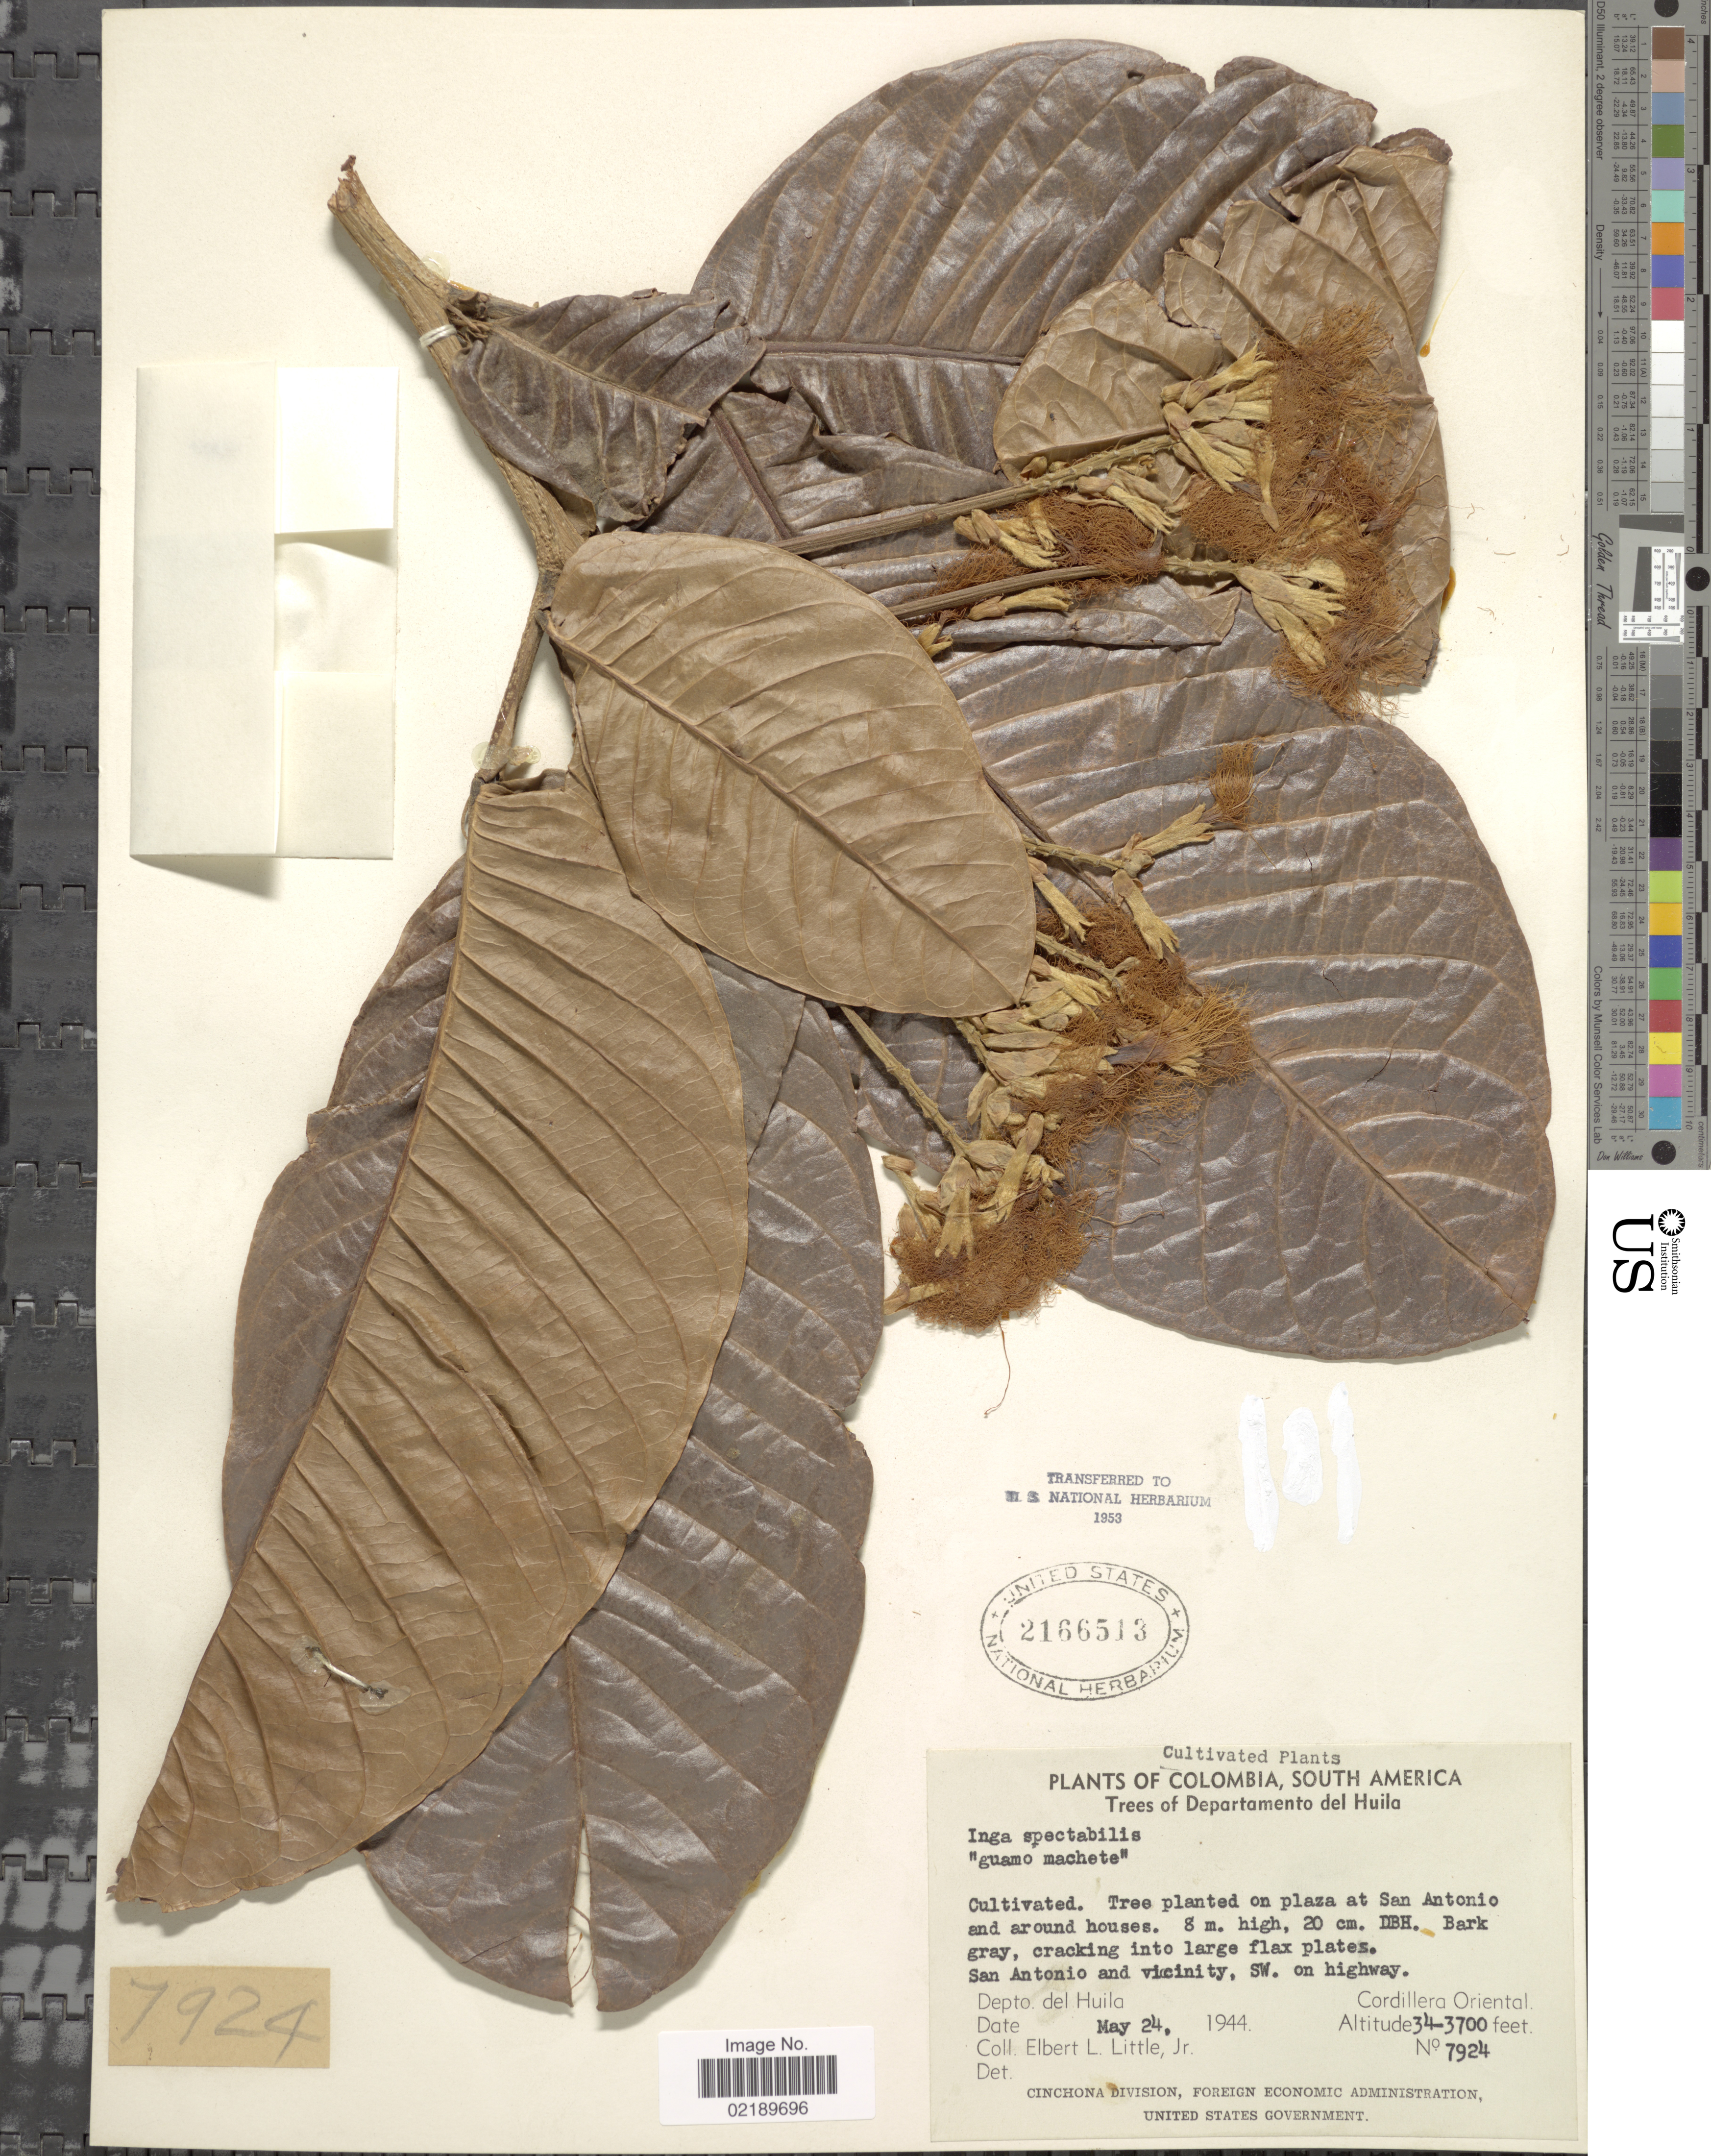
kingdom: Plantae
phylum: Tracheophyta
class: Magnoliopsida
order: Fabales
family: Fabaceae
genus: Inga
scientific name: Inga spectabilis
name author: (Vahl) Willd.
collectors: E. L. Little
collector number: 7924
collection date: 1944-05-24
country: Colombia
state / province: Huila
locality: San Antonio and vicinity, SW. on highway. Depto. del Huila. Cordillera Oriental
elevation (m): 1036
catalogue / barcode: US 2166513